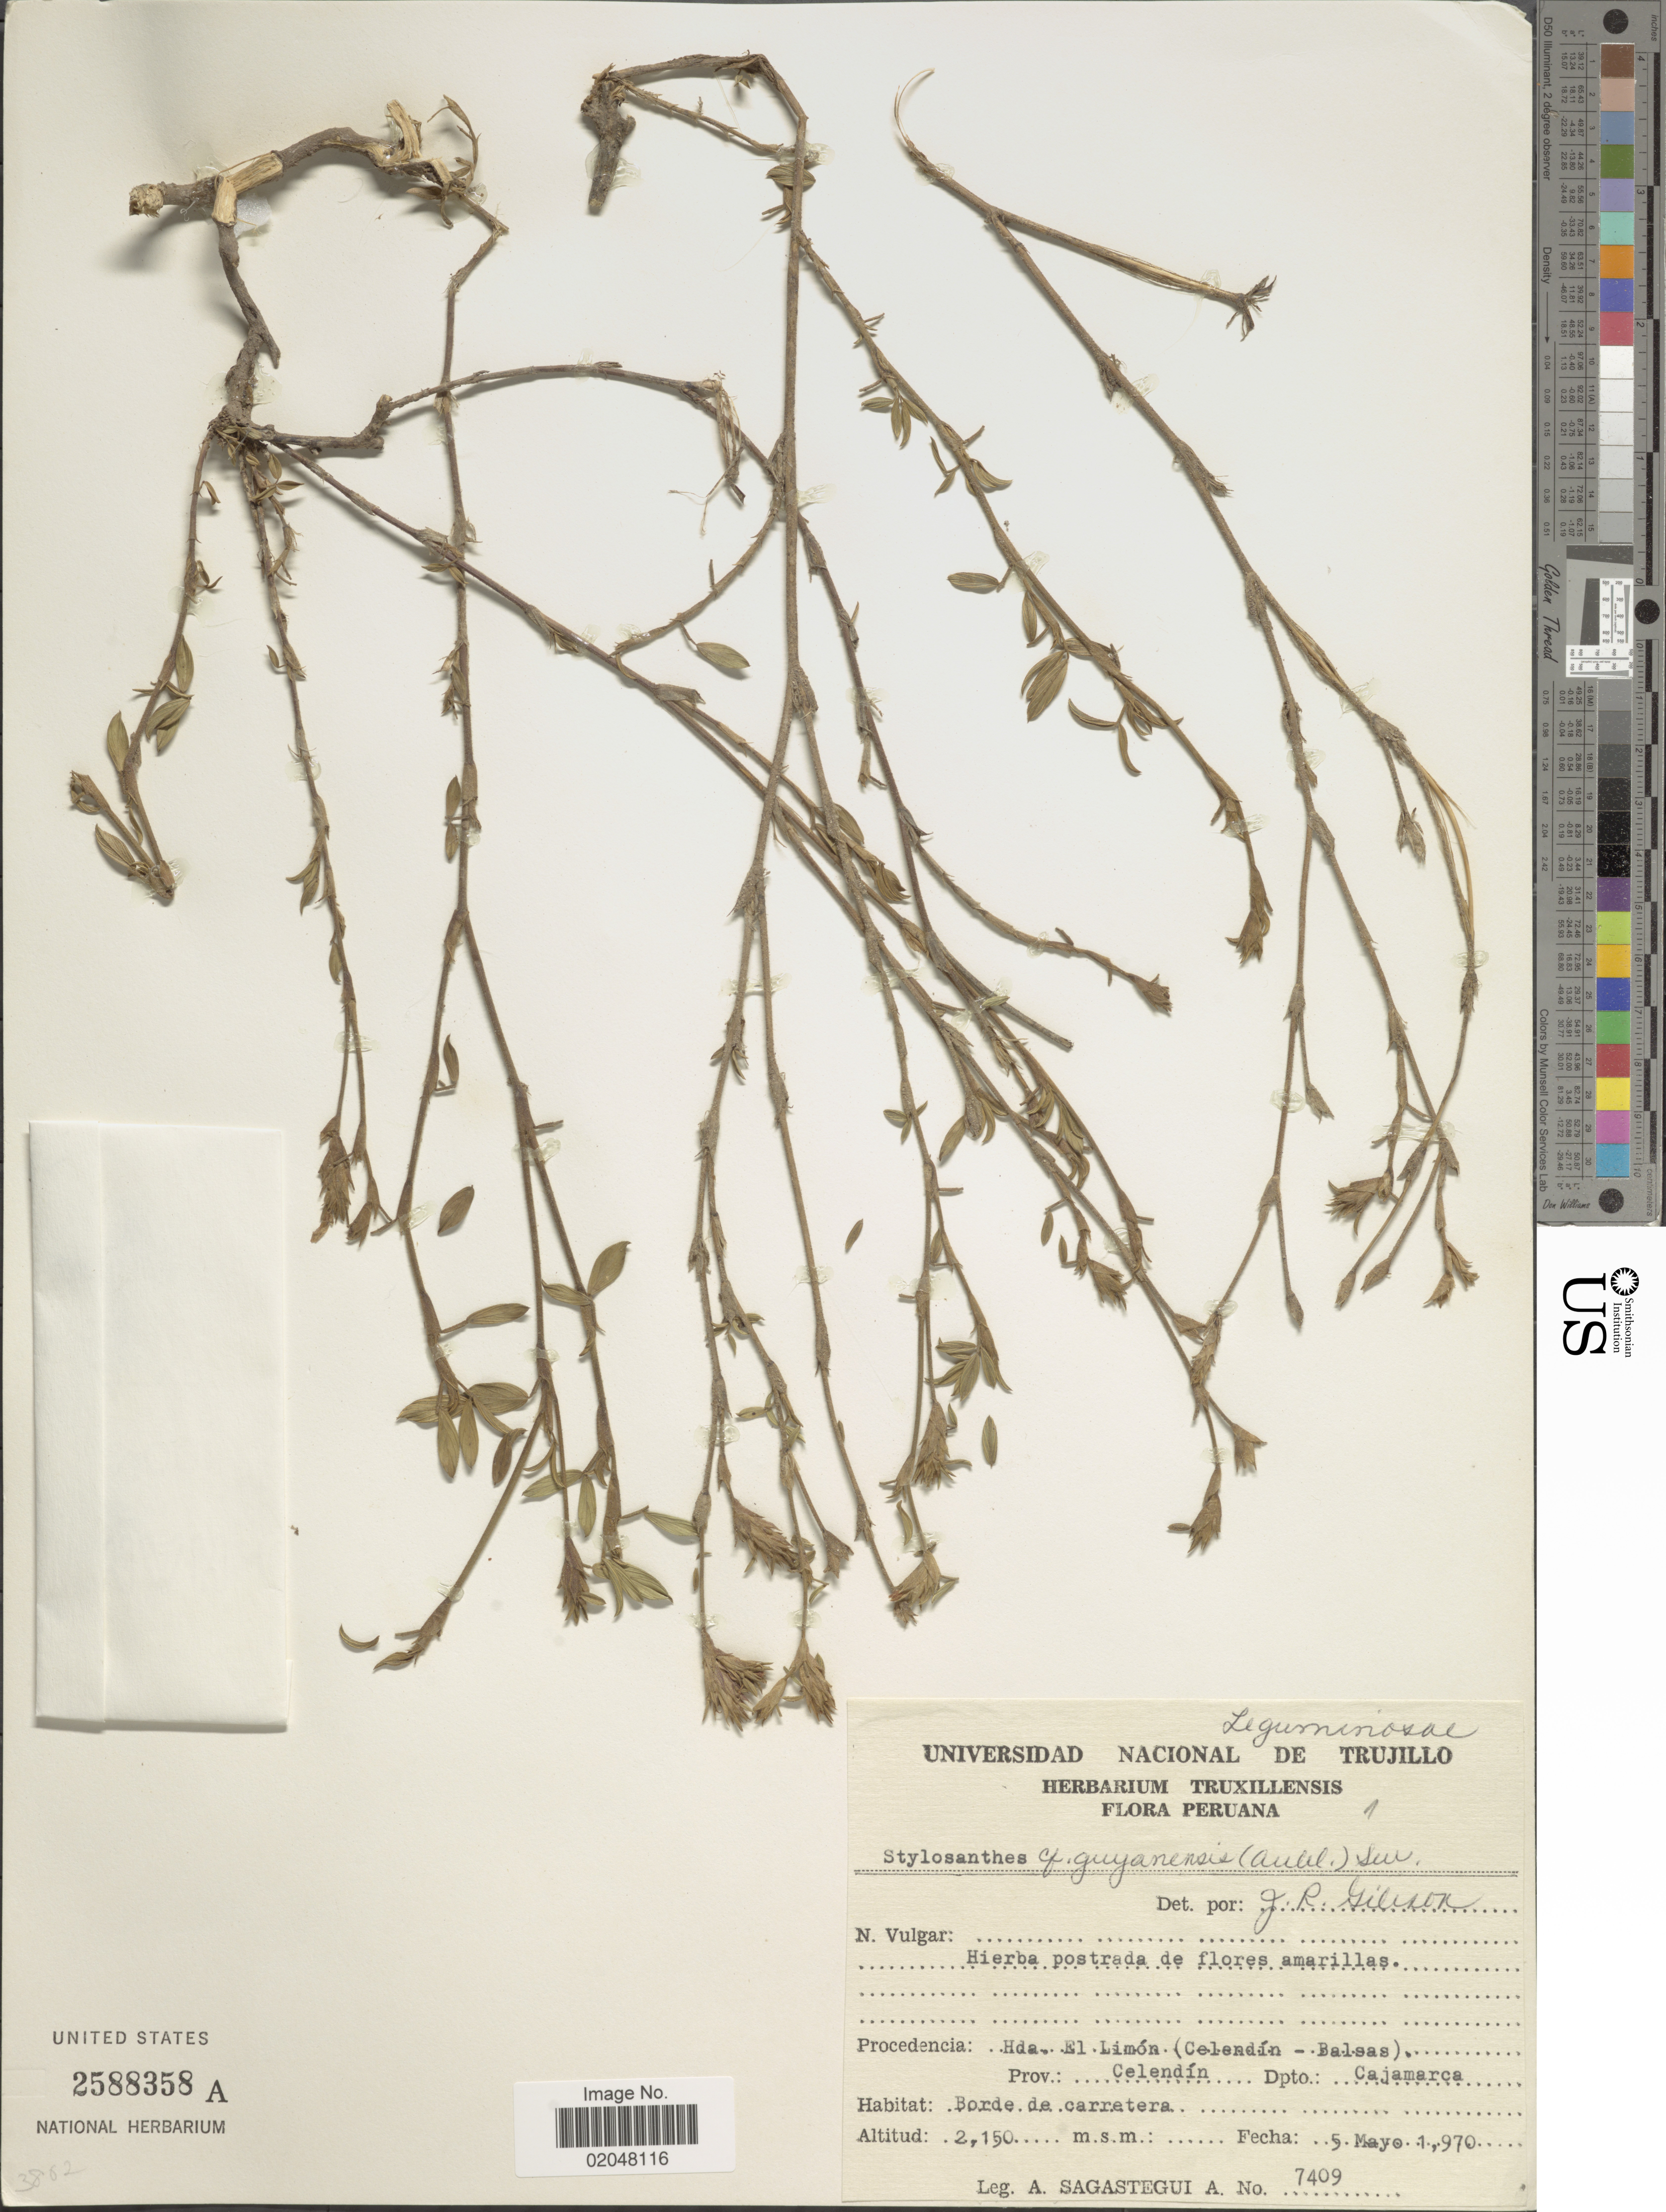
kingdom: Plantae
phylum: Tracheophyta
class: Magnoliopsida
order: Fabales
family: Fabaceae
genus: Stylosanthes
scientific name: Stylosanthes guianensis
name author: (Aubl.) Sw.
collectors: A. Sagástegui A.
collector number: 7409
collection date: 1970-05-05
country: Peru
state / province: Cajamarca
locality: Hda. El Limon (Celendin - Balsas) Prov. Celendin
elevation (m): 2150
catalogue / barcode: US 2588358A